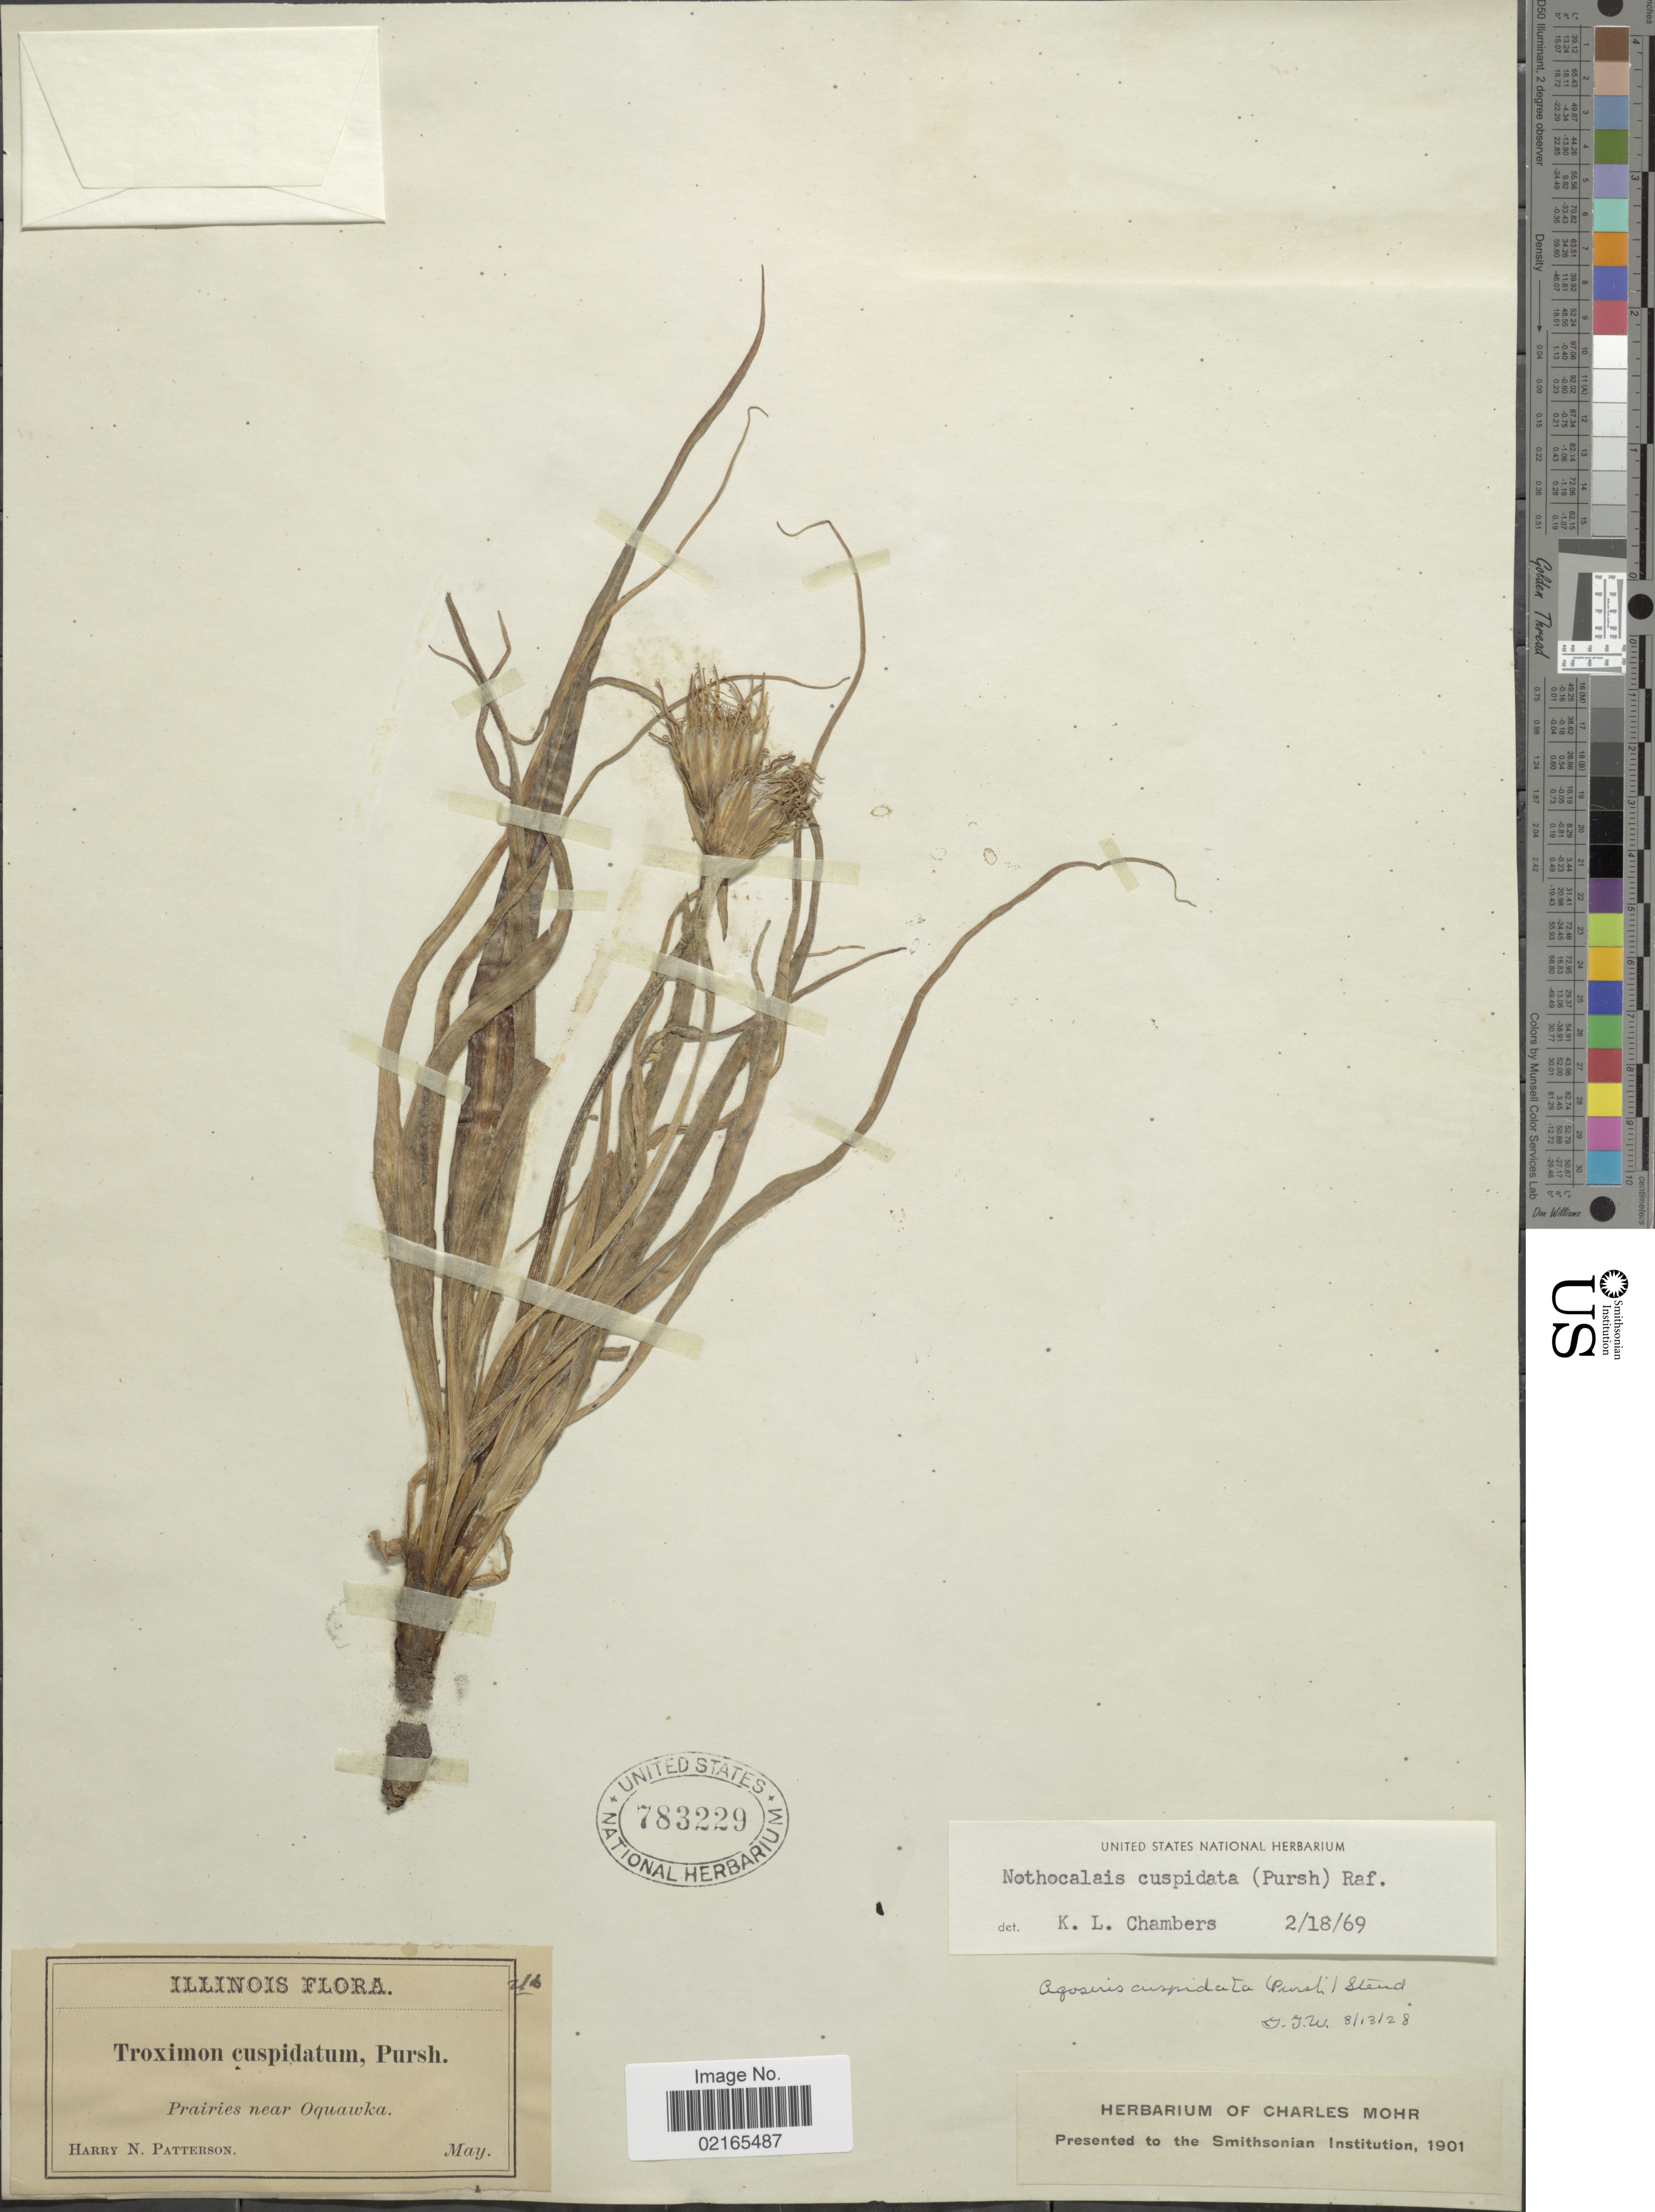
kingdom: Plantae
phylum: Tracheophyta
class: Magnoliopsida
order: Asterales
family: Asteraceae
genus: Nothocalais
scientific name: Nothocalais cuspidata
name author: (Pursh) Greene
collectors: H. N. Patterson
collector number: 216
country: United States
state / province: Illinois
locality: Prairies near Oquawka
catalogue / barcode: US 783229